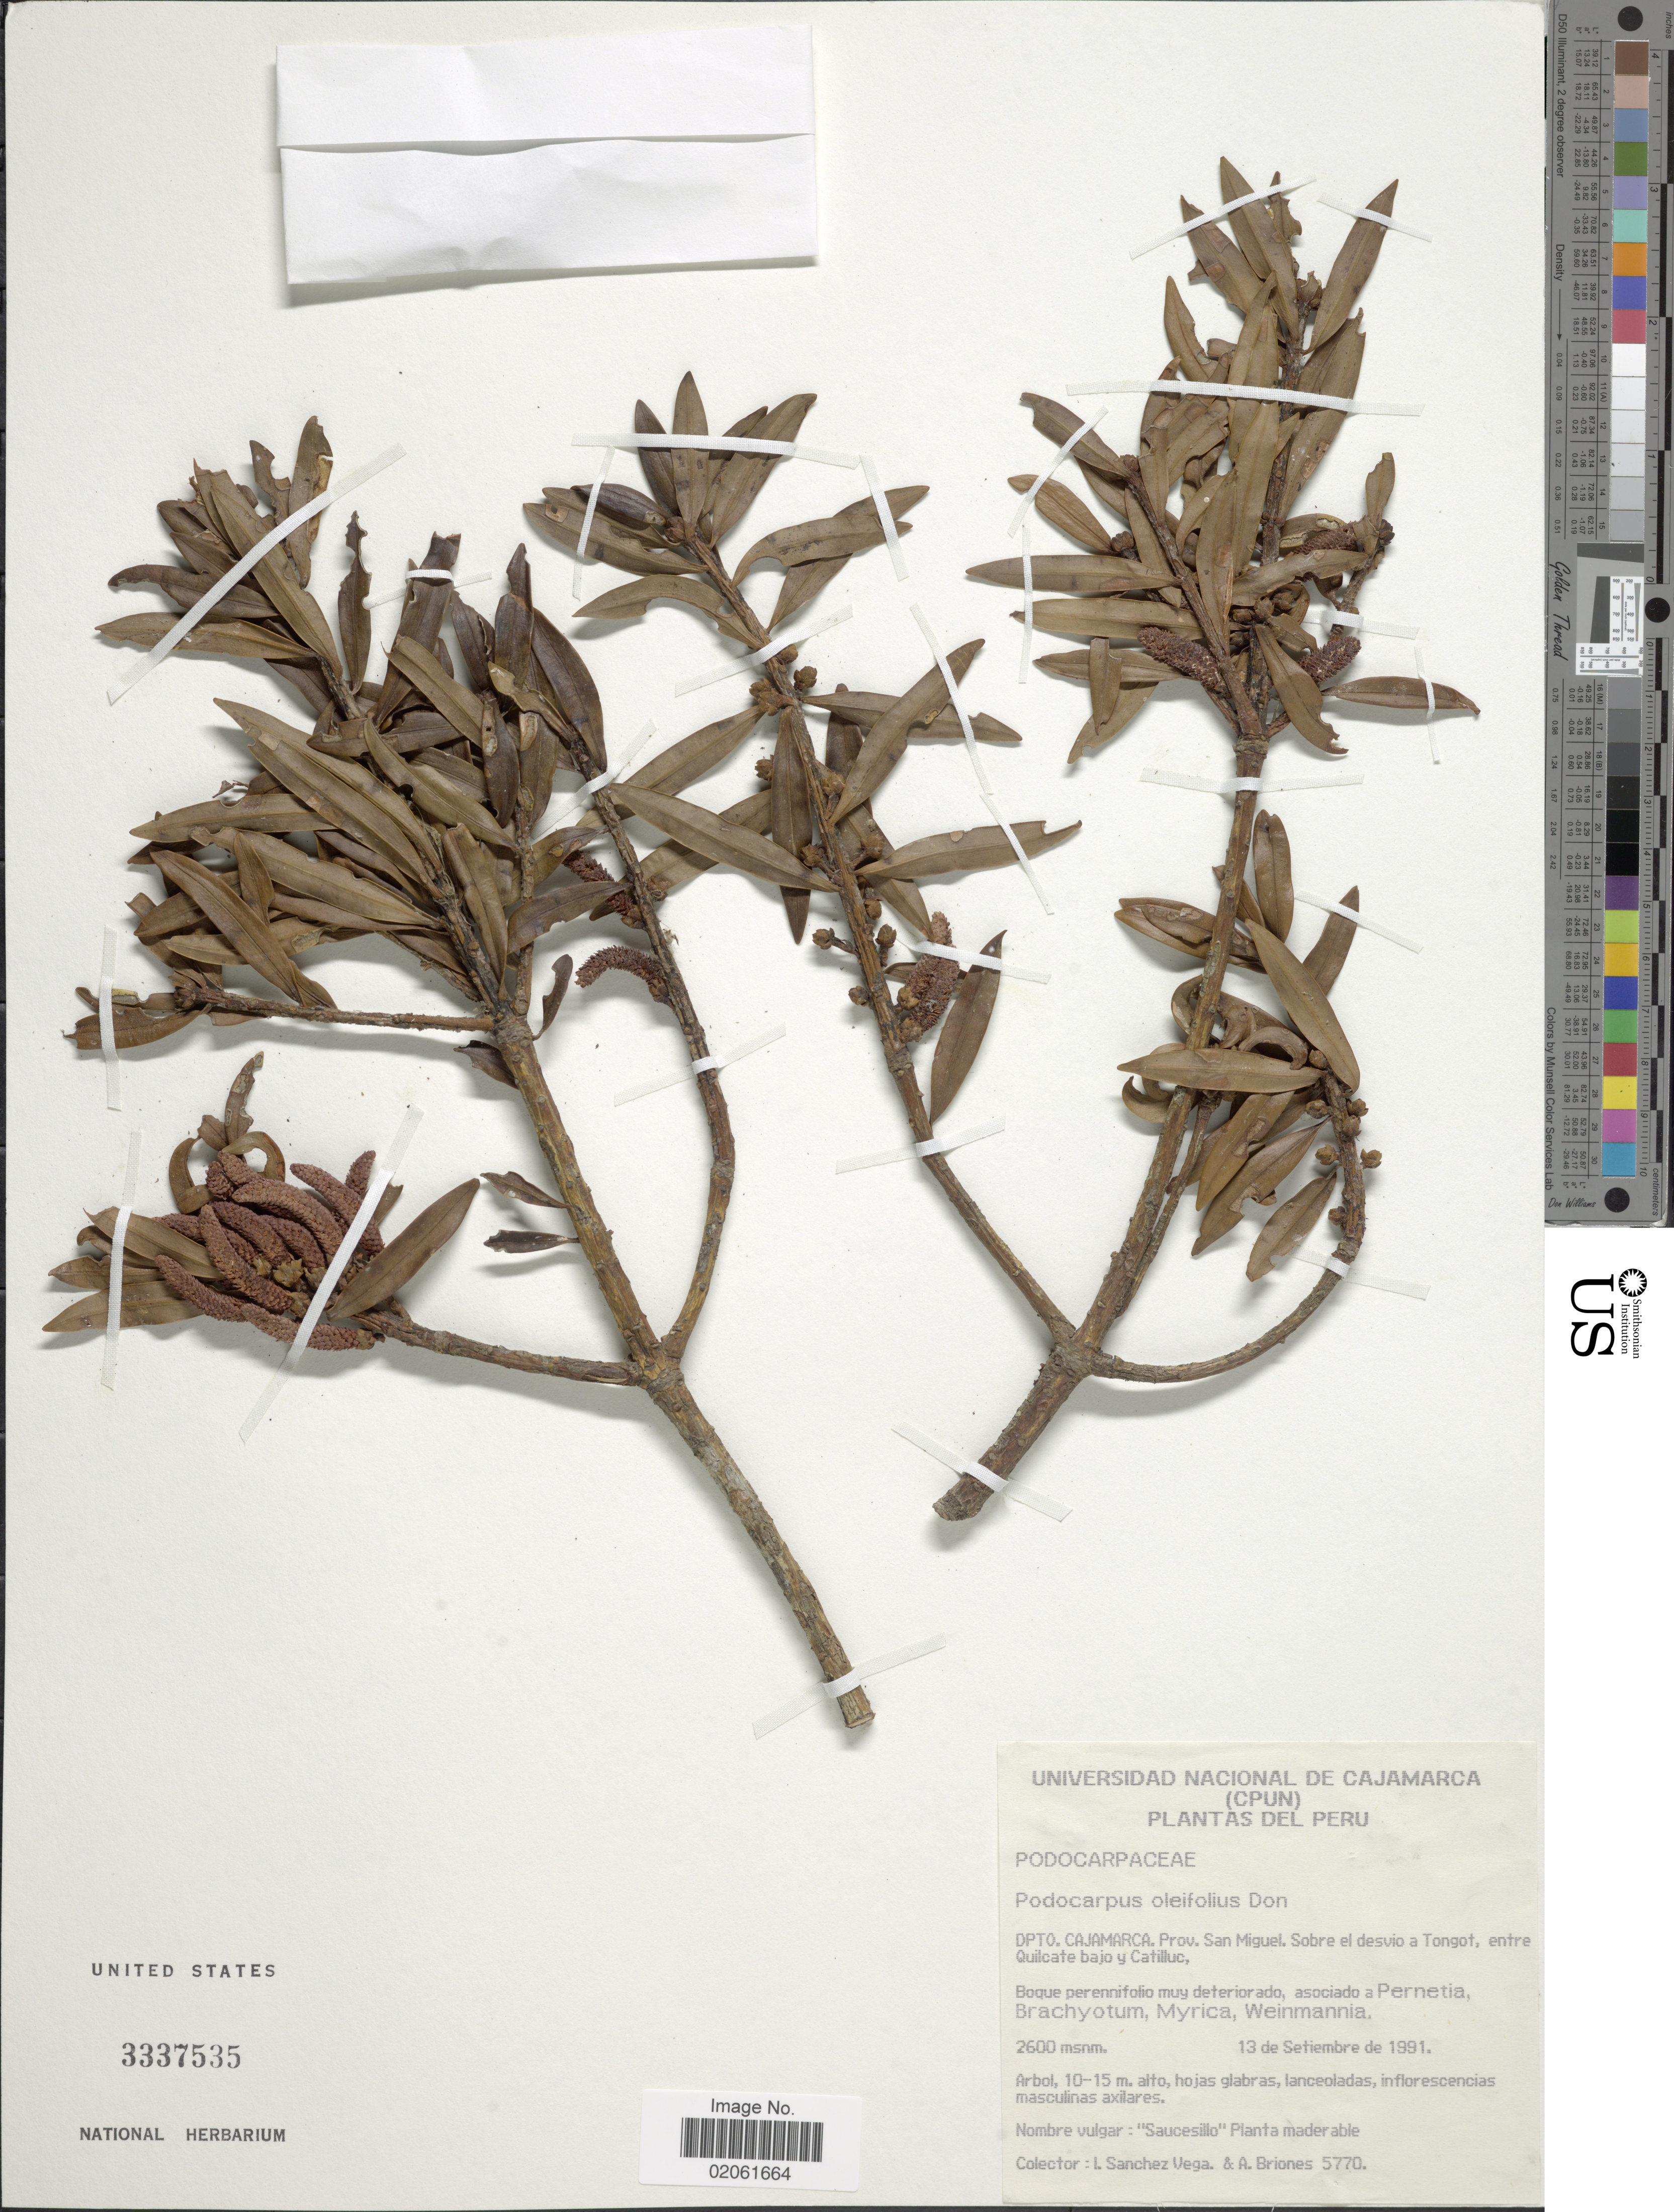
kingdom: Plantae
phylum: Tracheophyta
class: Pinopsida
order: Pinales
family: Podocarpaceae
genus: Podocarpus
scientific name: Podocarpus oleifolius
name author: D. Don ex Lamb.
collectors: I. Sánchez Vega & A. Briones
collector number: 5770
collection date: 1991-09-13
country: Peru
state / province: Cajamarca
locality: Prov. San Miguel. Sobre el desvio a Tongot, entre Quilcate bajou y Catiiluc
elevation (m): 2600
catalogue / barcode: US 3337535